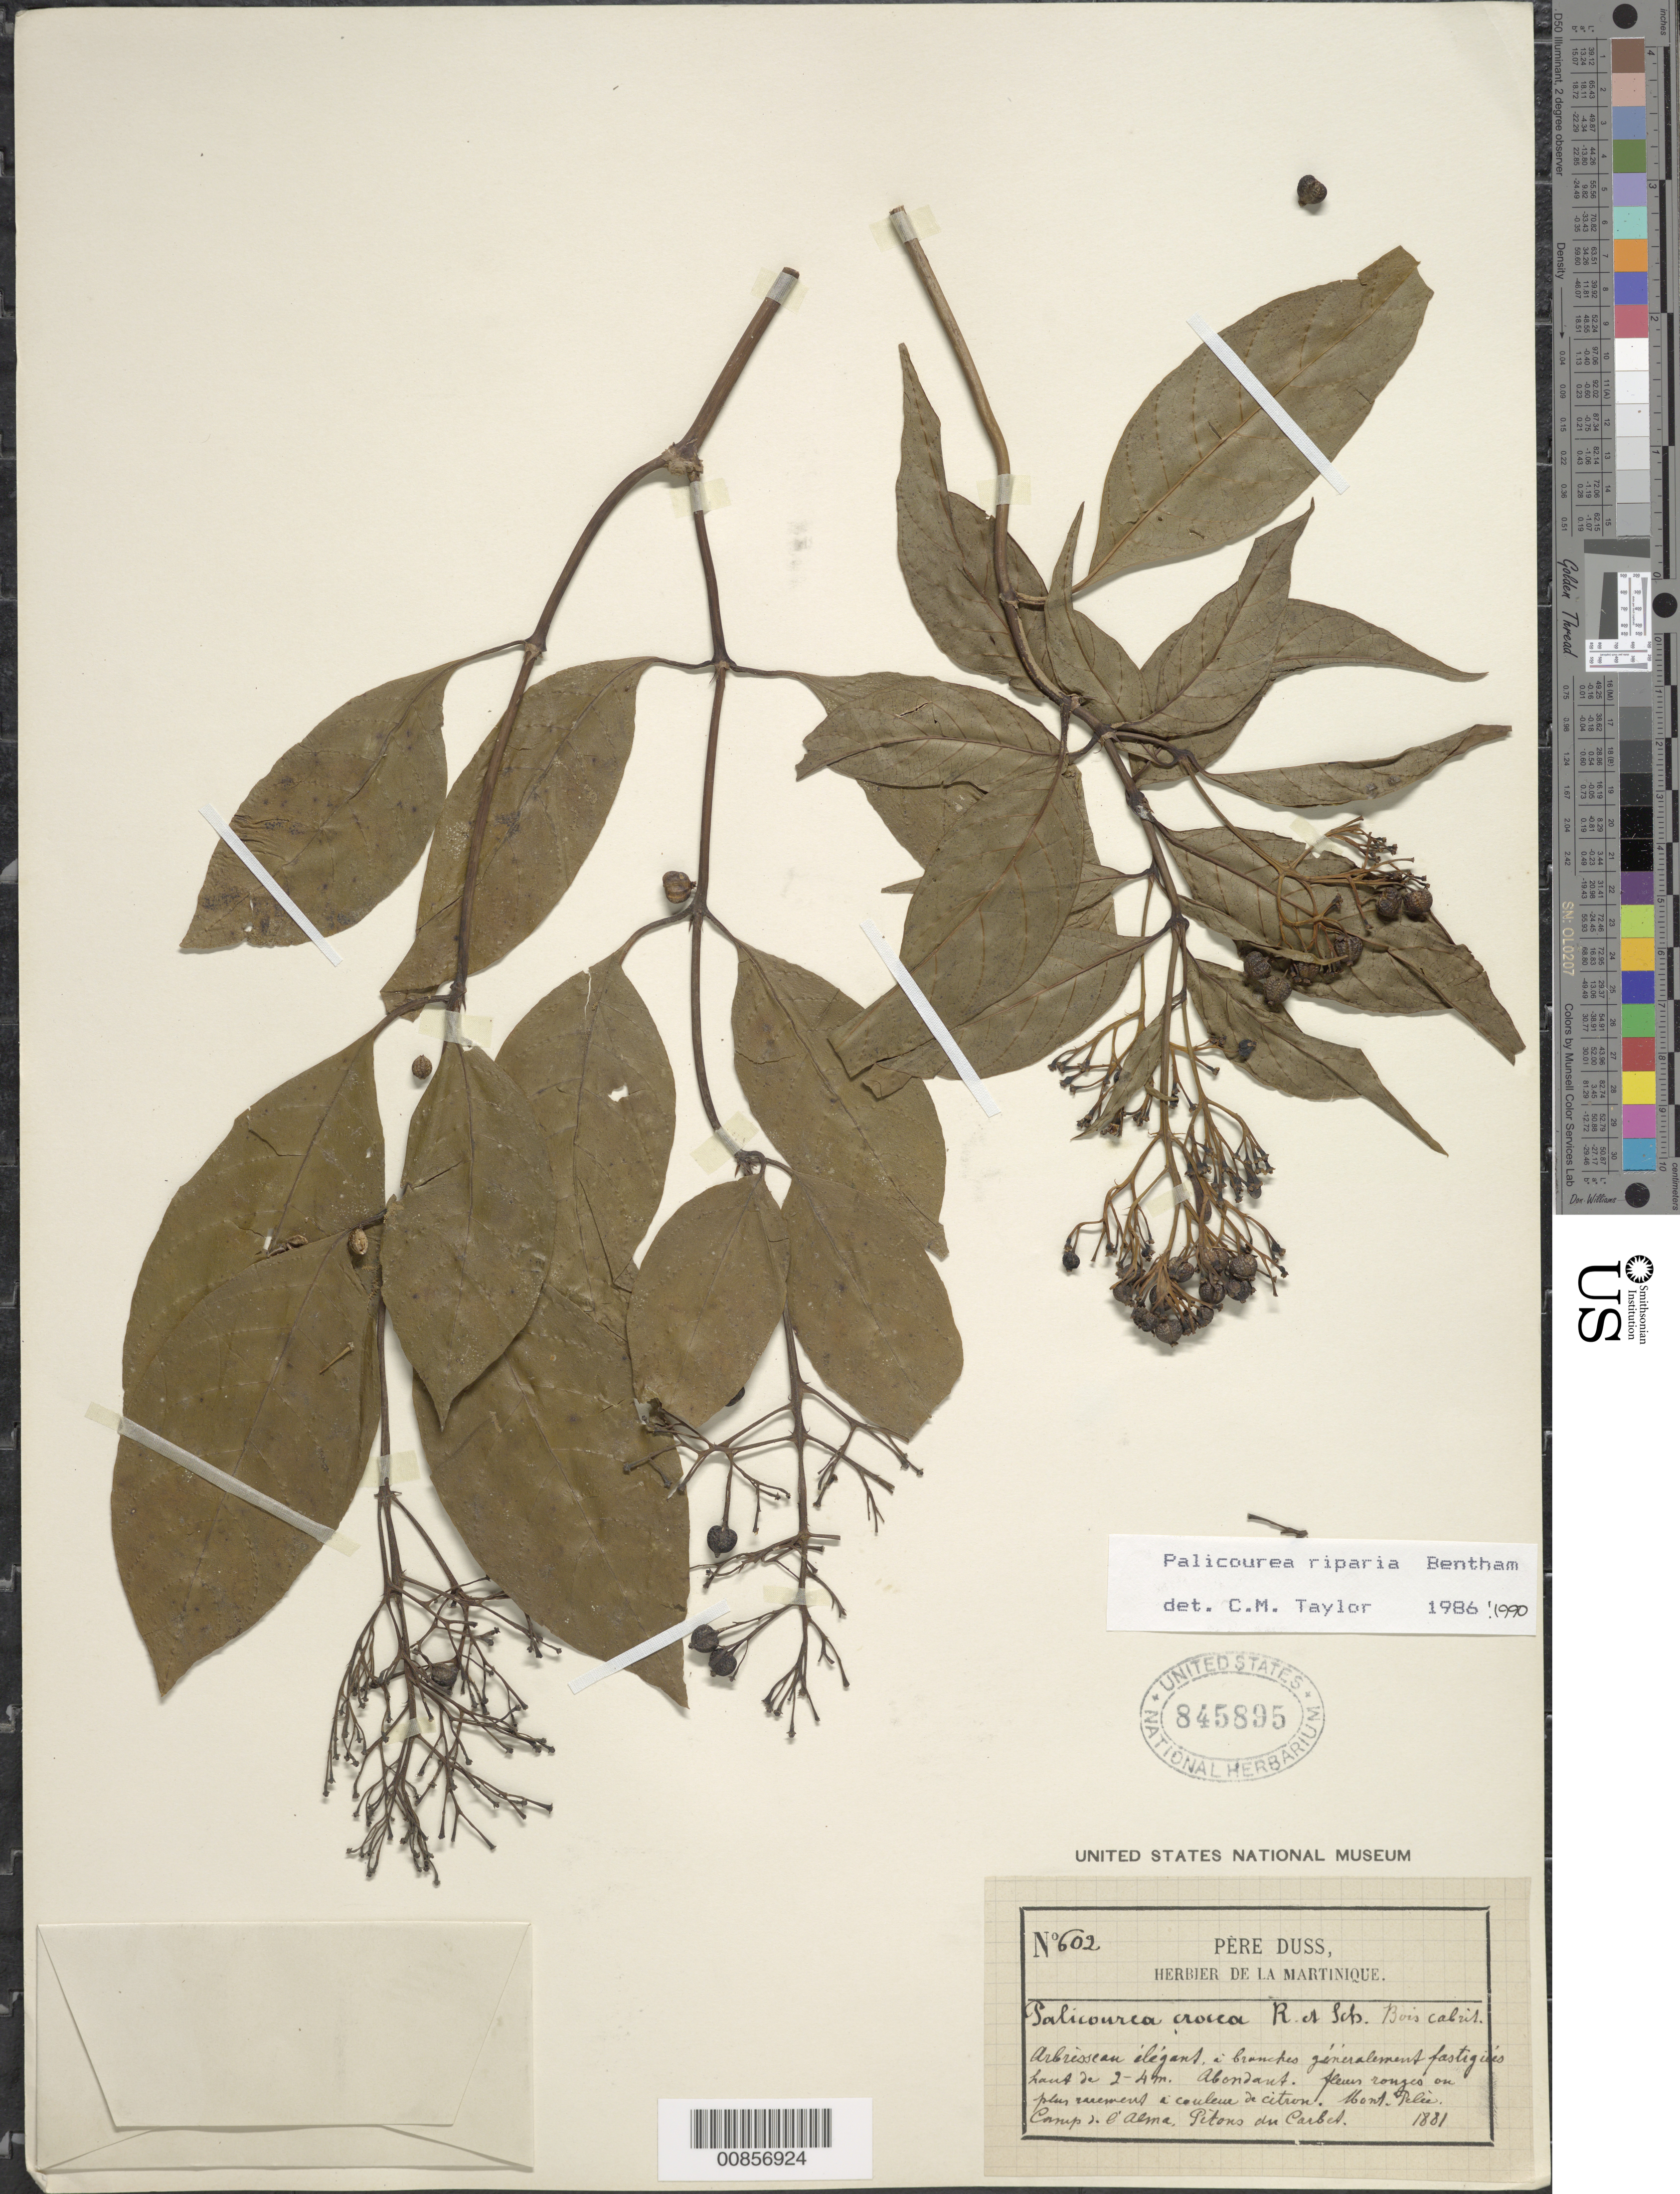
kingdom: Plantae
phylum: Tracheophyta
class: Magnoliopsida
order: Gentianales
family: Rubiaceae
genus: Palicourea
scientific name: Palicourea croceoides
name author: Desv. ex Ham.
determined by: Taylor, Charlotte M.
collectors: Père Duss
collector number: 602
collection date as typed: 1881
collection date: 1881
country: Martinique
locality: Mont Pelée. Camp de l' Alma, Pitons du Carbet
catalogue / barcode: US 845895